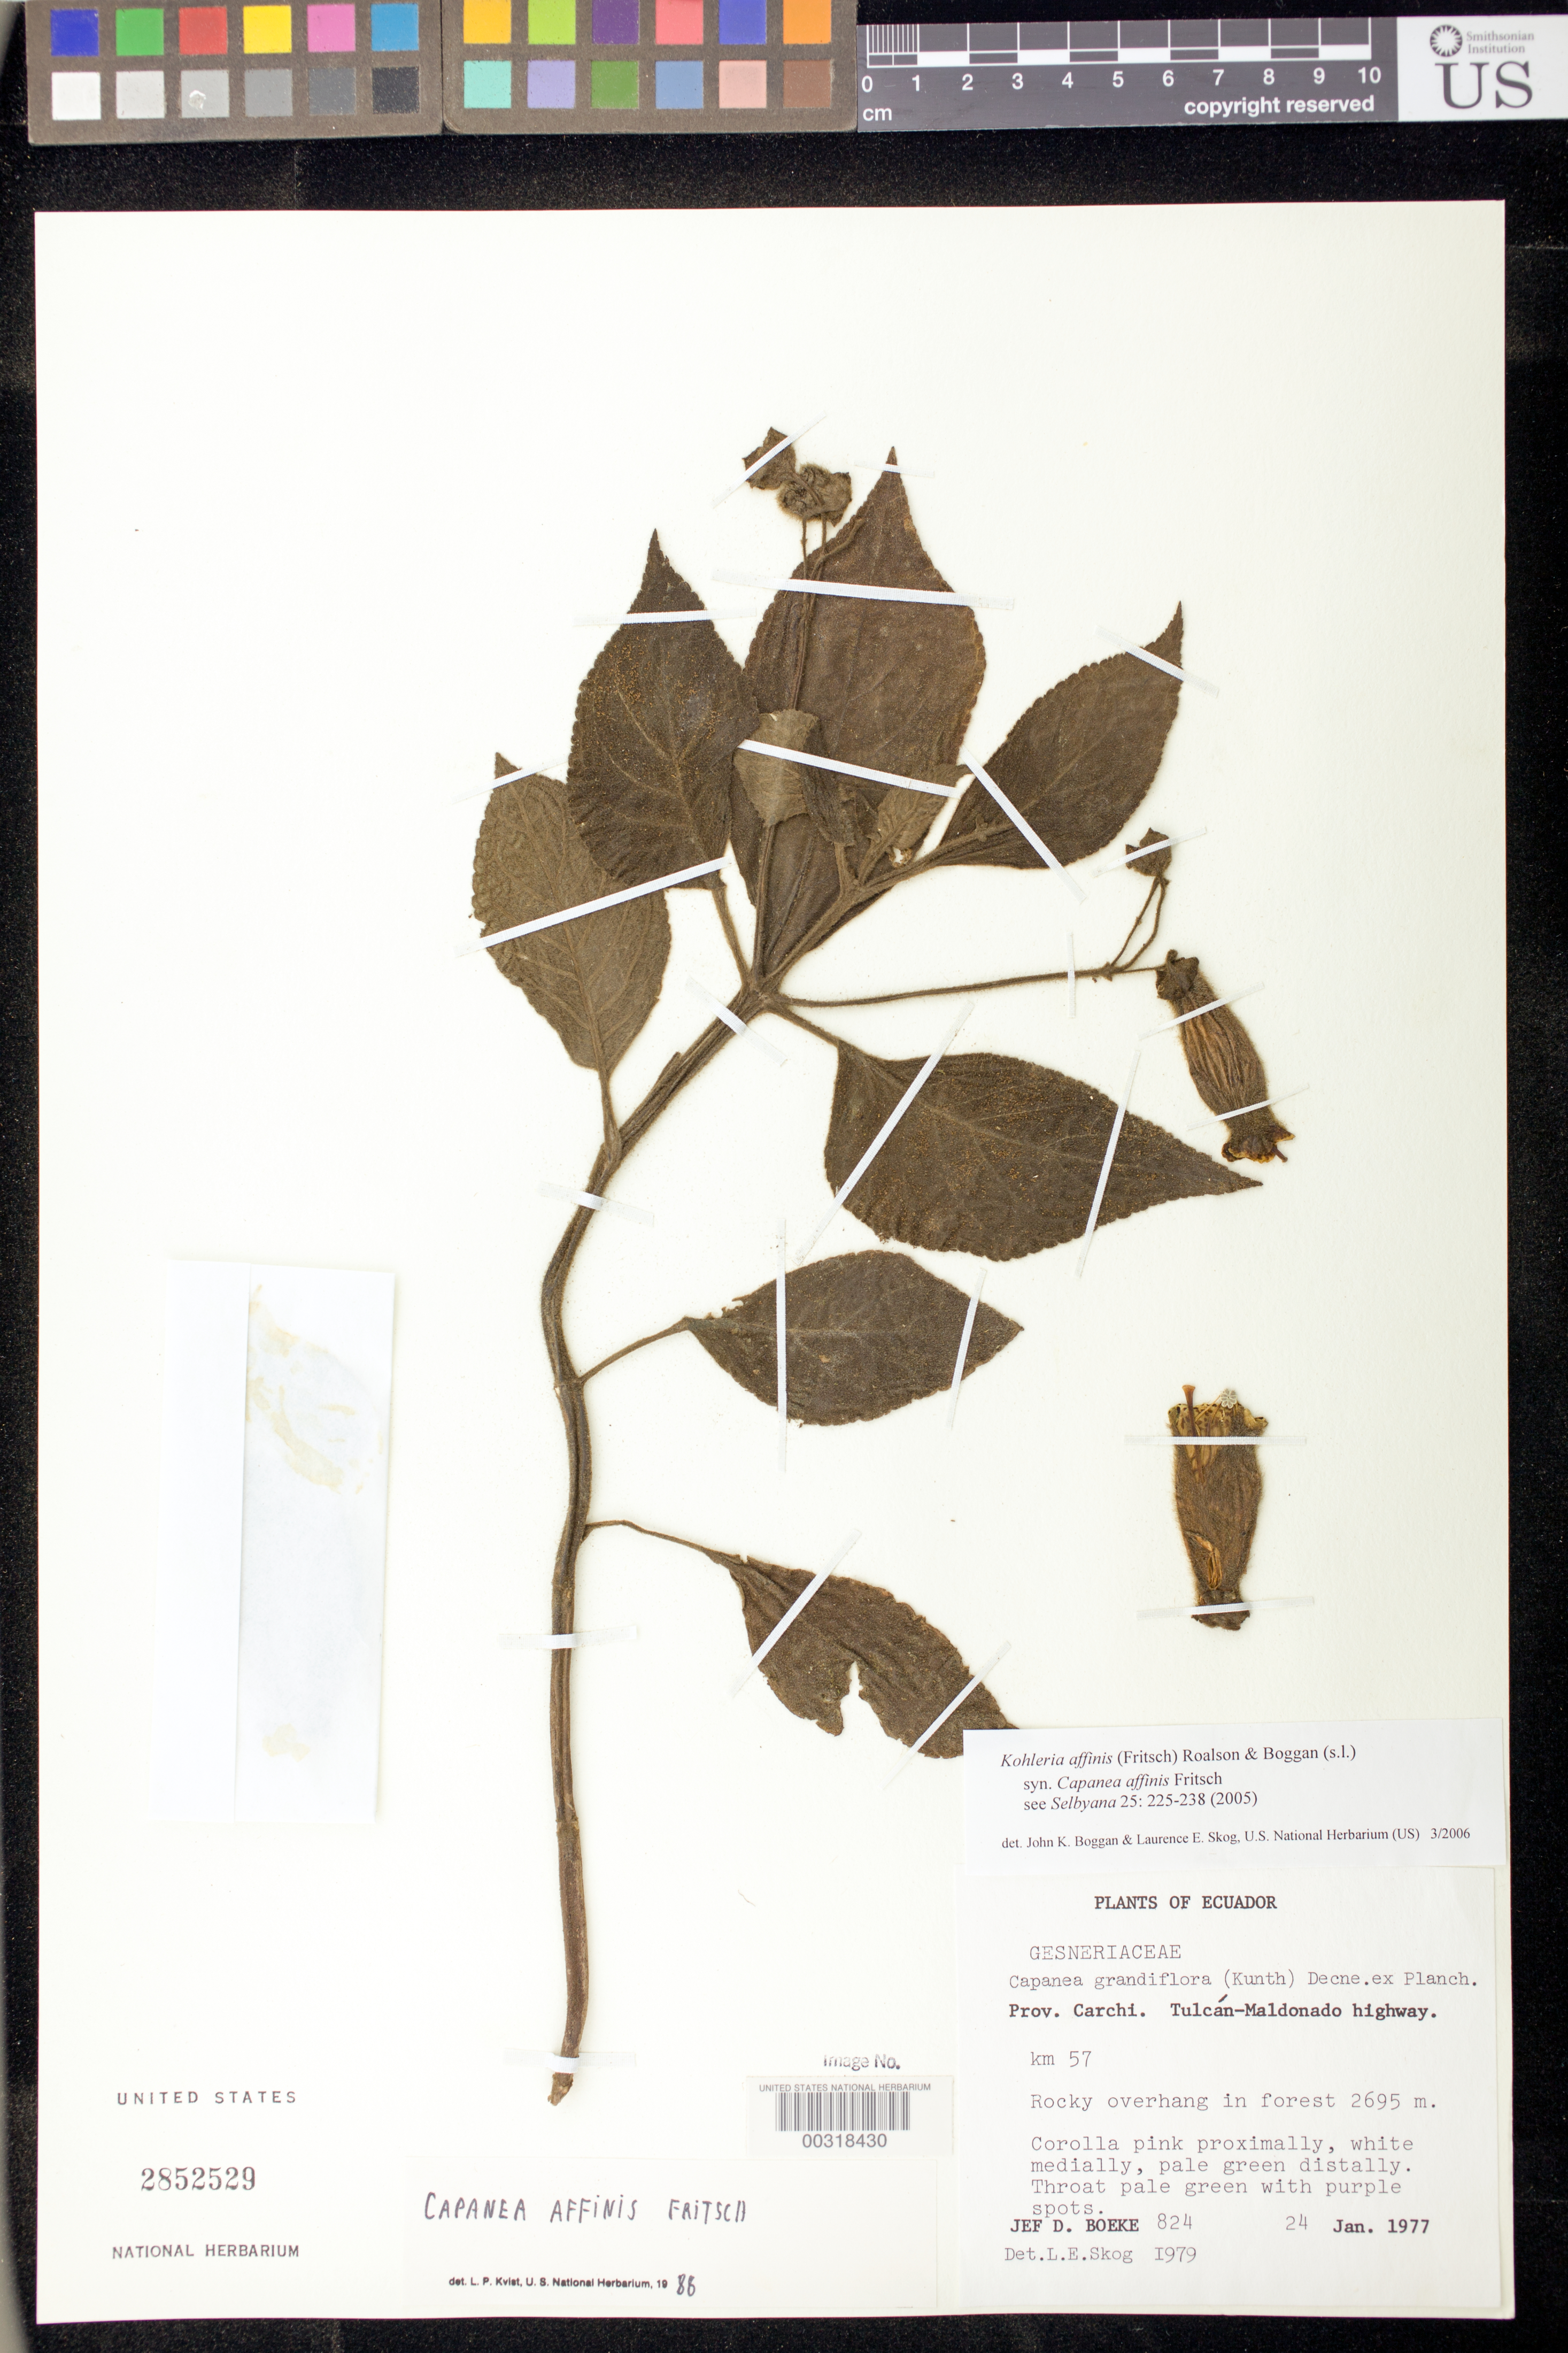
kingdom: Plantae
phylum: Tracheophyta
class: Magnoliopsida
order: Lamiales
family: Gesneriaceae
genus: Kohleria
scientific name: Kohleria affinis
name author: (Fritsch) Roalson & Boggan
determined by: Boggan, J. K.; Skog, L. E.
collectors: J. D. Boeke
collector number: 824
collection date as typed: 24 Jan 1977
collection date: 1977-01-24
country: Ecuador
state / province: Carchi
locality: Tulcan-Maldonado highway, km 57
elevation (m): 2695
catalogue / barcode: US 2852529